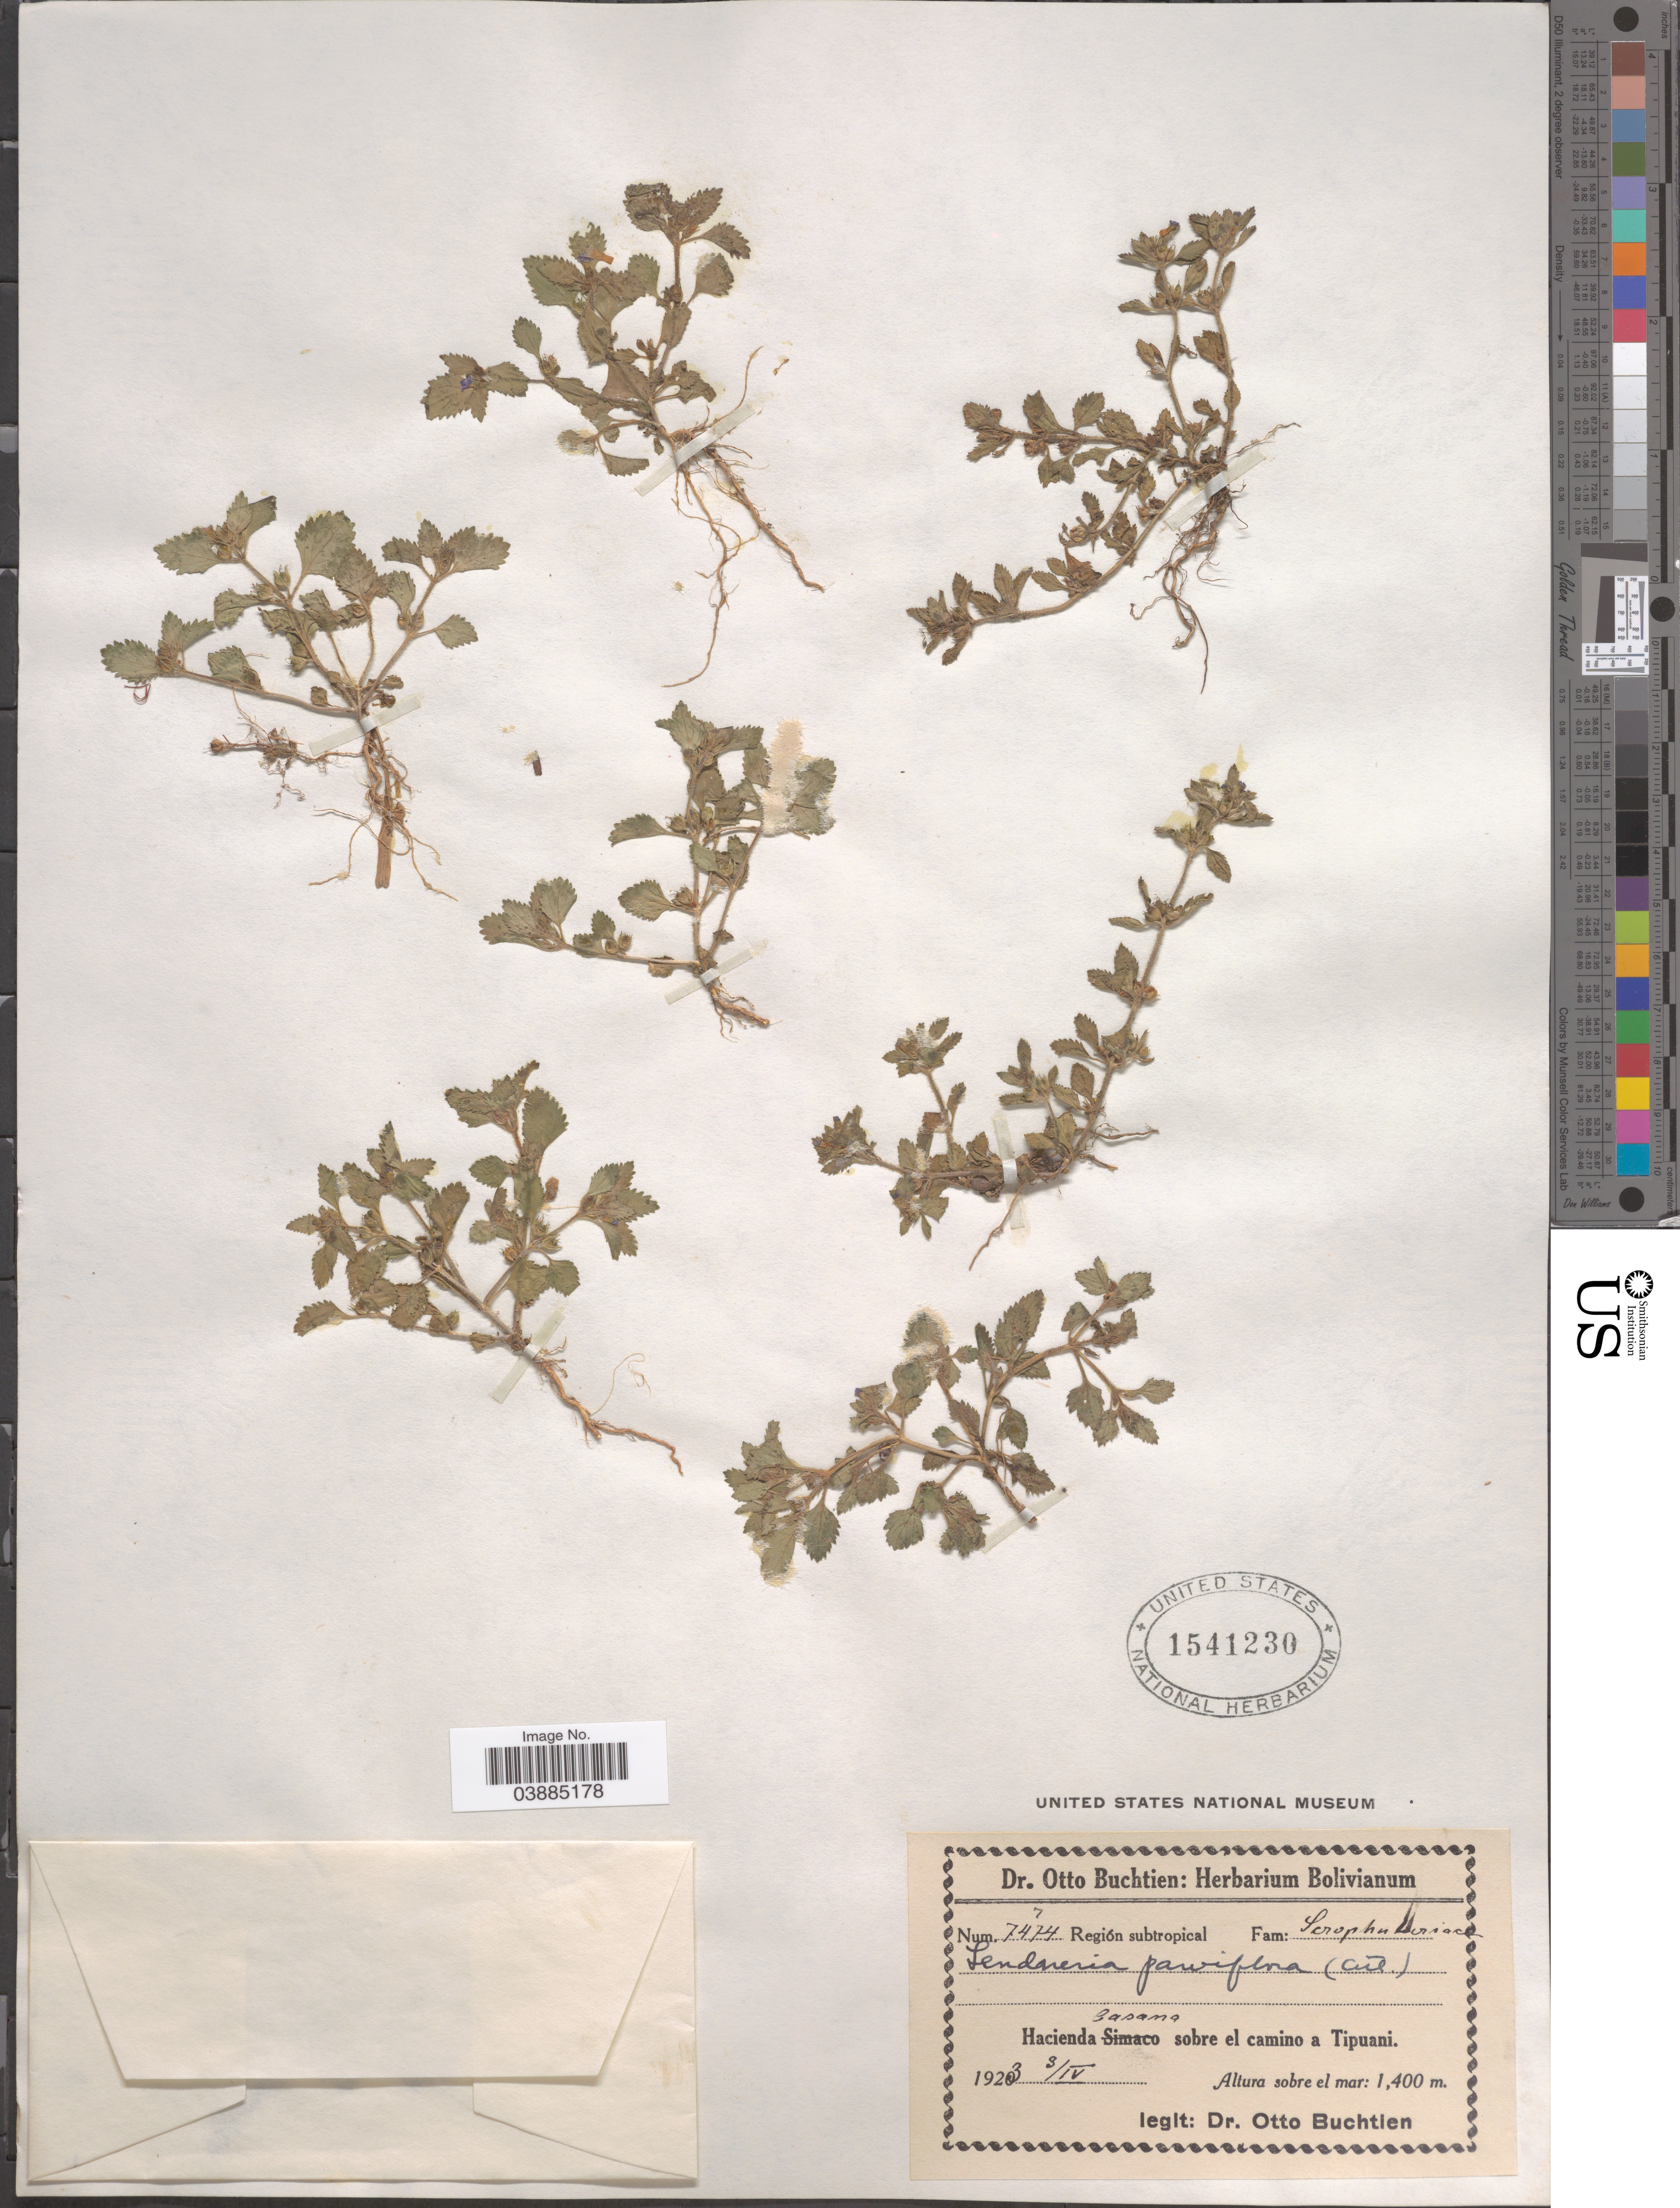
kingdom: Plantae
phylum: Tracheophyta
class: Magnoliopsida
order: Lamiales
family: Plantaginaceae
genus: Stemodia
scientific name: Stemodia verticillata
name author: (Mill.) Hassl.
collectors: O. Buchtien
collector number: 7474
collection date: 1923-04-03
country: Bolivia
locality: Región subtropical. Hacienda Casana sobre el camino a Tipuani.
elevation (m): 1400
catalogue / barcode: US 1541230